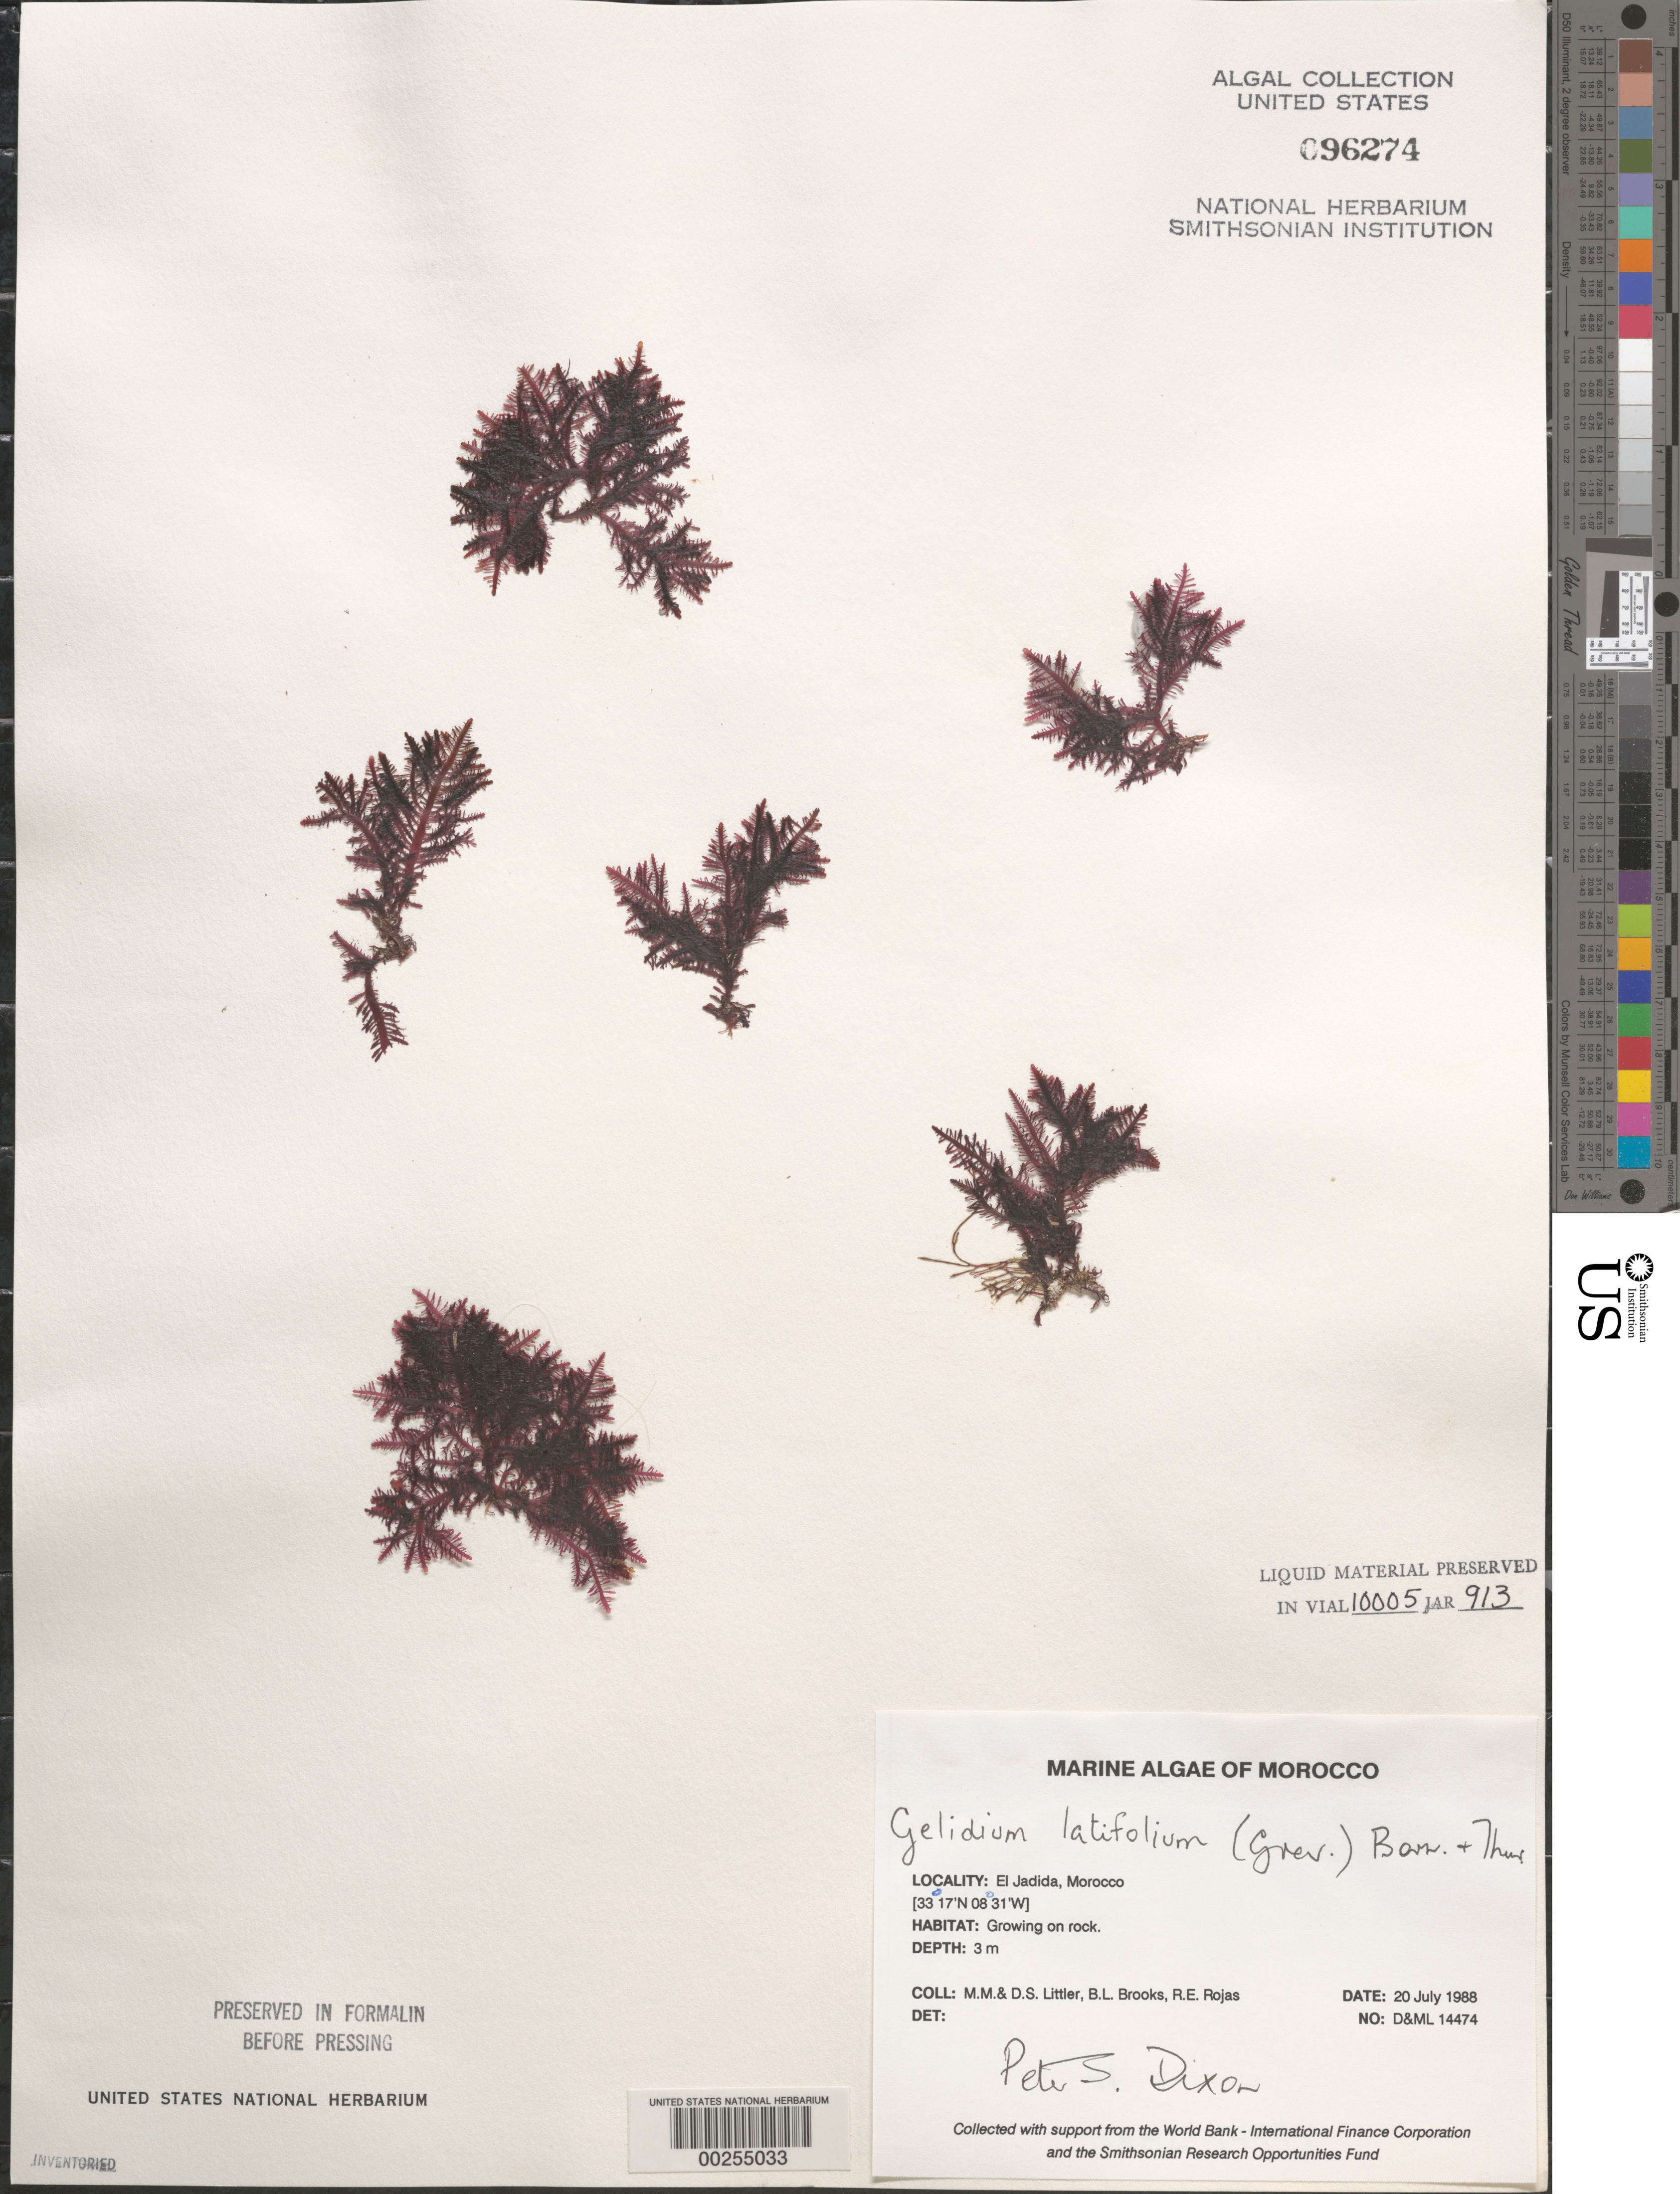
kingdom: Plantae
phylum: Rhodophyta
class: Florideophyceae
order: Gelidiales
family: Gelidiaceae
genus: Gelidium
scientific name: Gelidium spinosum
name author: (S.G. Gmel.) P.C. Silva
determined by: Algae name updating Project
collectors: M. M. Littler, D. S. Littler, B. Brooks & R. Rojas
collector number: D&ML 14474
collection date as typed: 20 Jul 1988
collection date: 1988-07-20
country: Morocco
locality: El Jadida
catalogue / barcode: US 96274